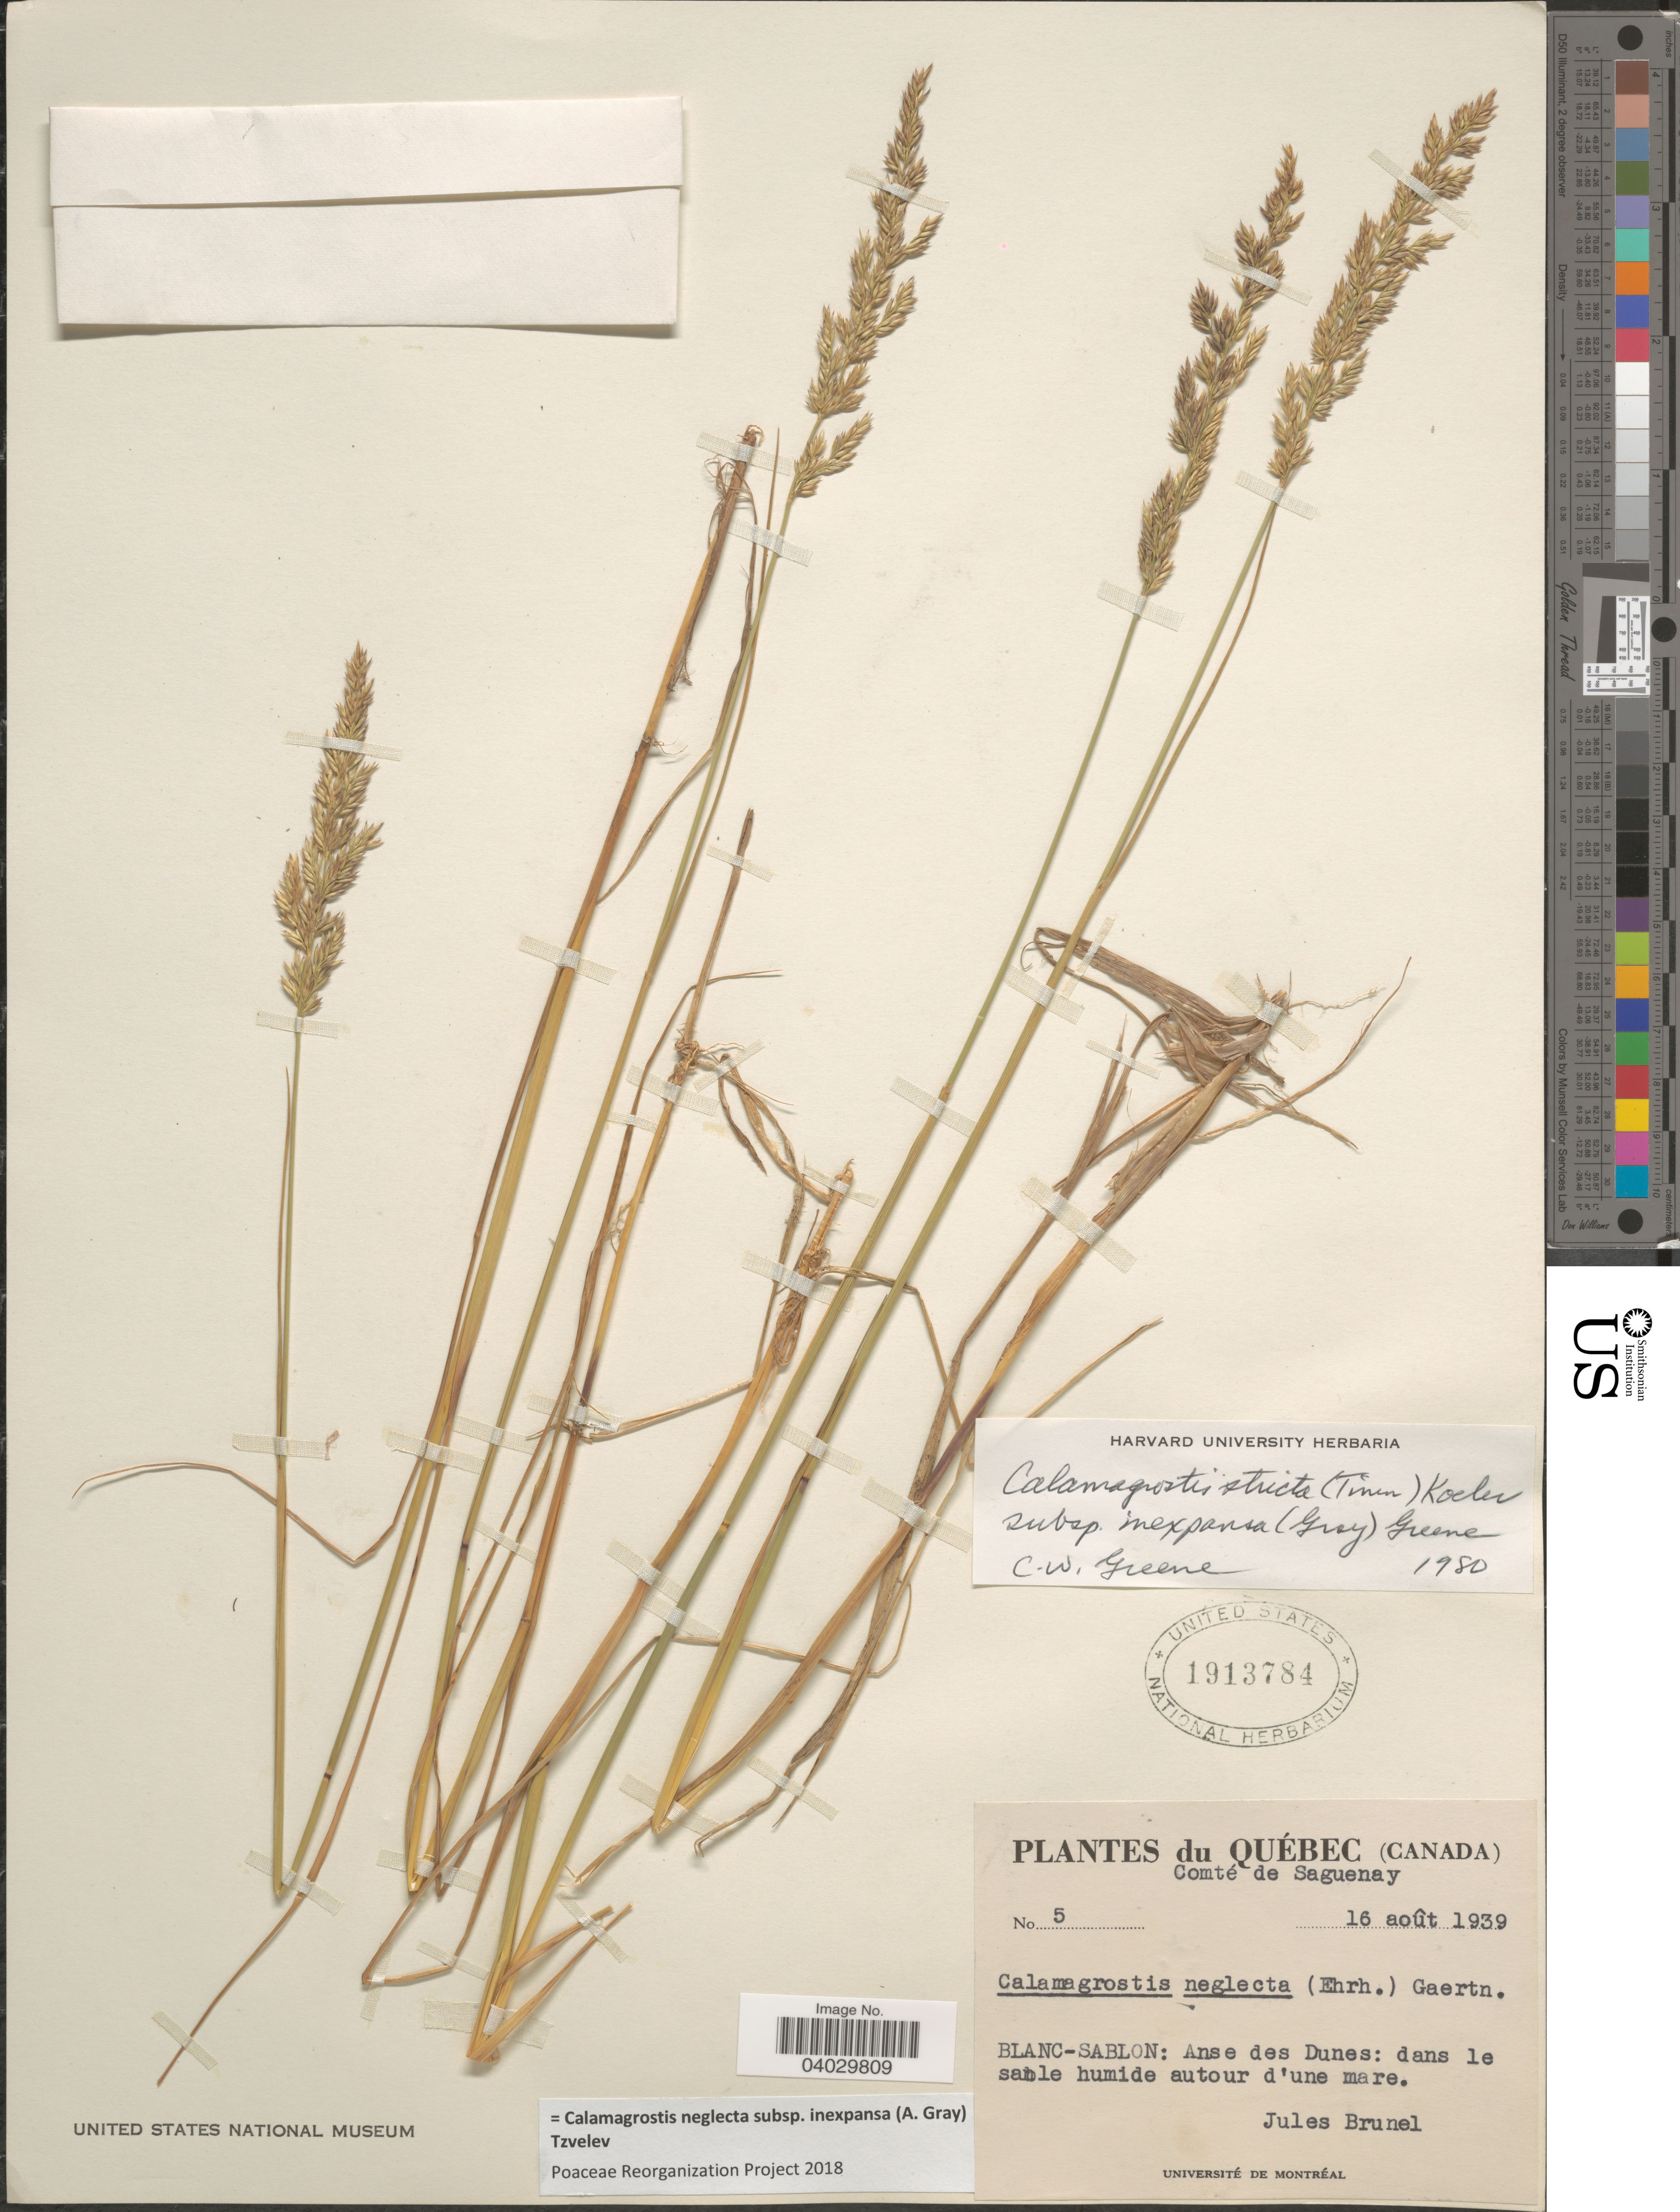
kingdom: Plantae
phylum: Tracheophyta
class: Liliopsida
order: Poales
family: Poaceae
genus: Calamagrostis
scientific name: Calamagrostis neglecta subsp. inexpansa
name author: (A. Gray) Tzvelev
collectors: J. Brunel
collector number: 5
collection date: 1939-08-16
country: Canada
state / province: Quebec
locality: Comté de Saguenay. Blanc-Sablon: Anse des Dunes: dans le sable humide autour d' une mare.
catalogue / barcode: US 1913784